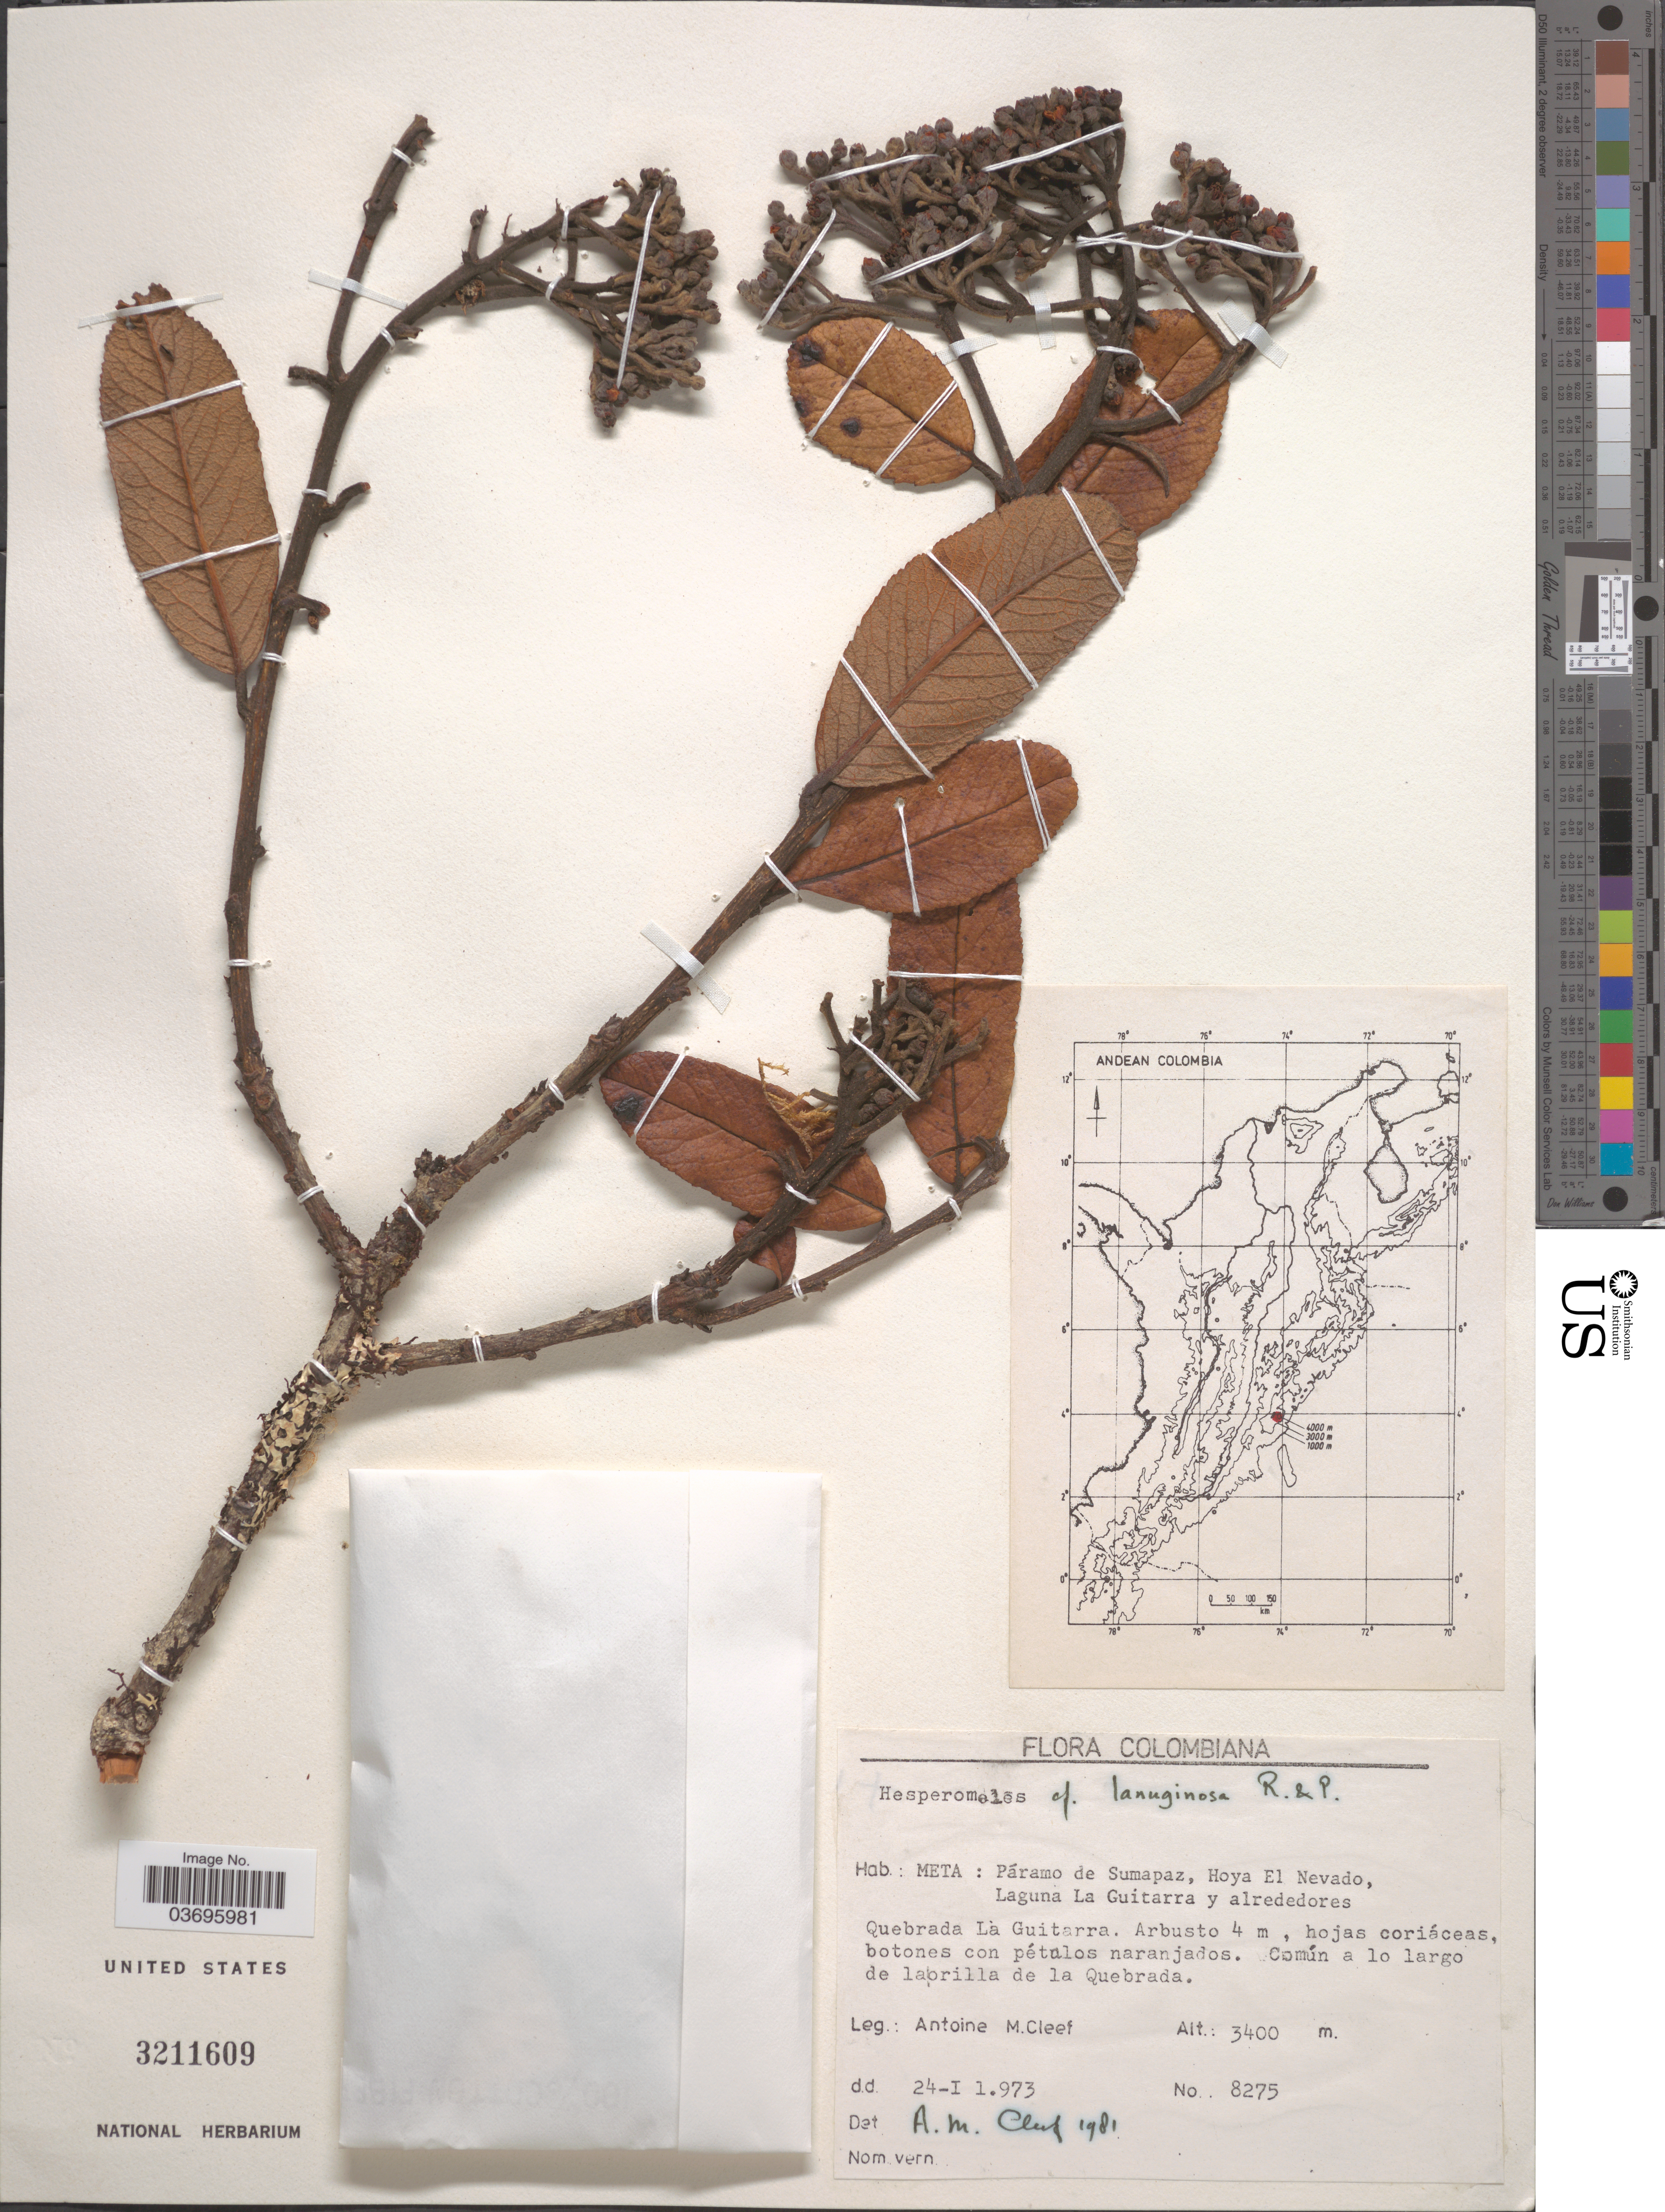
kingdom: Plantae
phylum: Tracheophyta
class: Magnoliopsida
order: Rosales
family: Rosaceae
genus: Hesperomeles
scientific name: Hesperomeles ferruginea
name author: (Juss. ex Pers.) Benth.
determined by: Romoleroux, K.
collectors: A. M. Cleef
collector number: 8275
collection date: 1973-01-24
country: Colombia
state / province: Meta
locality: Páramo de Sumapaz, Hoya El Nevado, Laguna La Guitarra y alrededores. Quebrada La Guitarra. Común a lo largo de la orilla de la Quebrada.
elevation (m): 3400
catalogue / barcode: US 3211609